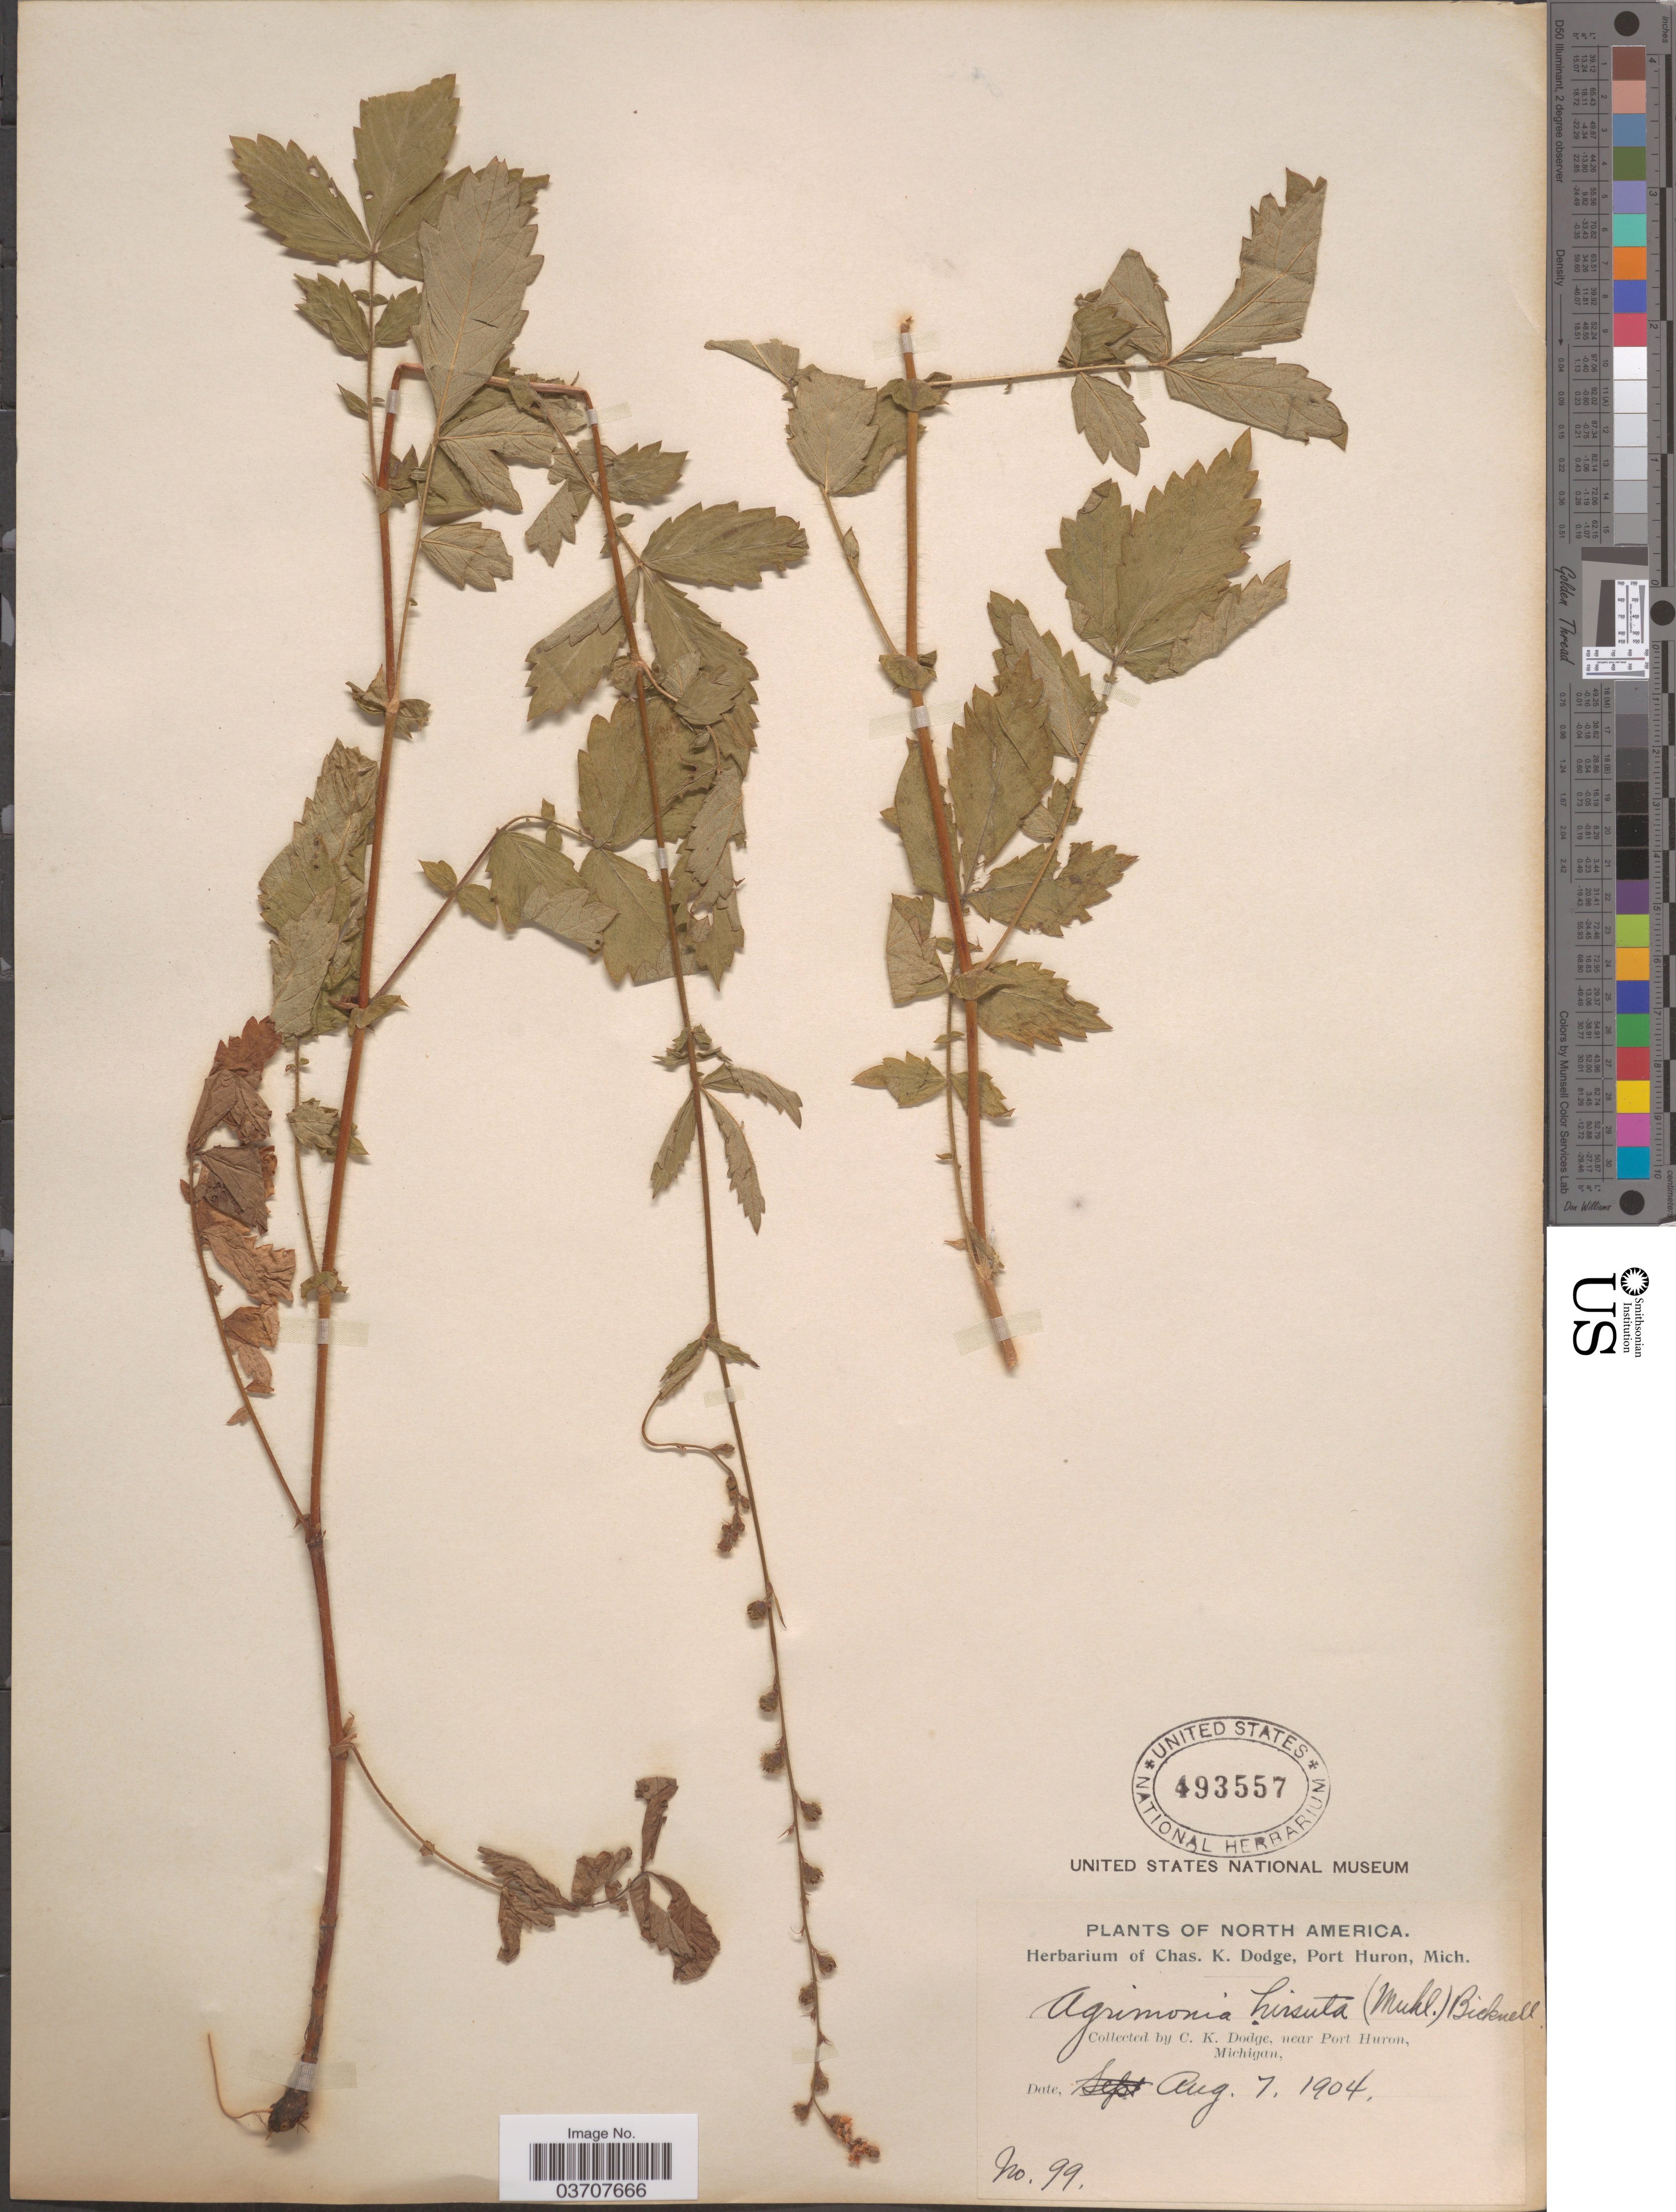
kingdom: Plantae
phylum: Tracheophyta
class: Magnoliopsida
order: Rosales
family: Rosaceae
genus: Agrimonia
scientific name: Agrimonia gryposepala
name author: Wallr.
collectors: C. Dodge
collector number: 99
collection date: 1904-08-07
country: United States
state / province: Michigan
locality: Near Port Huron.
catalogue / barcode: US 493557